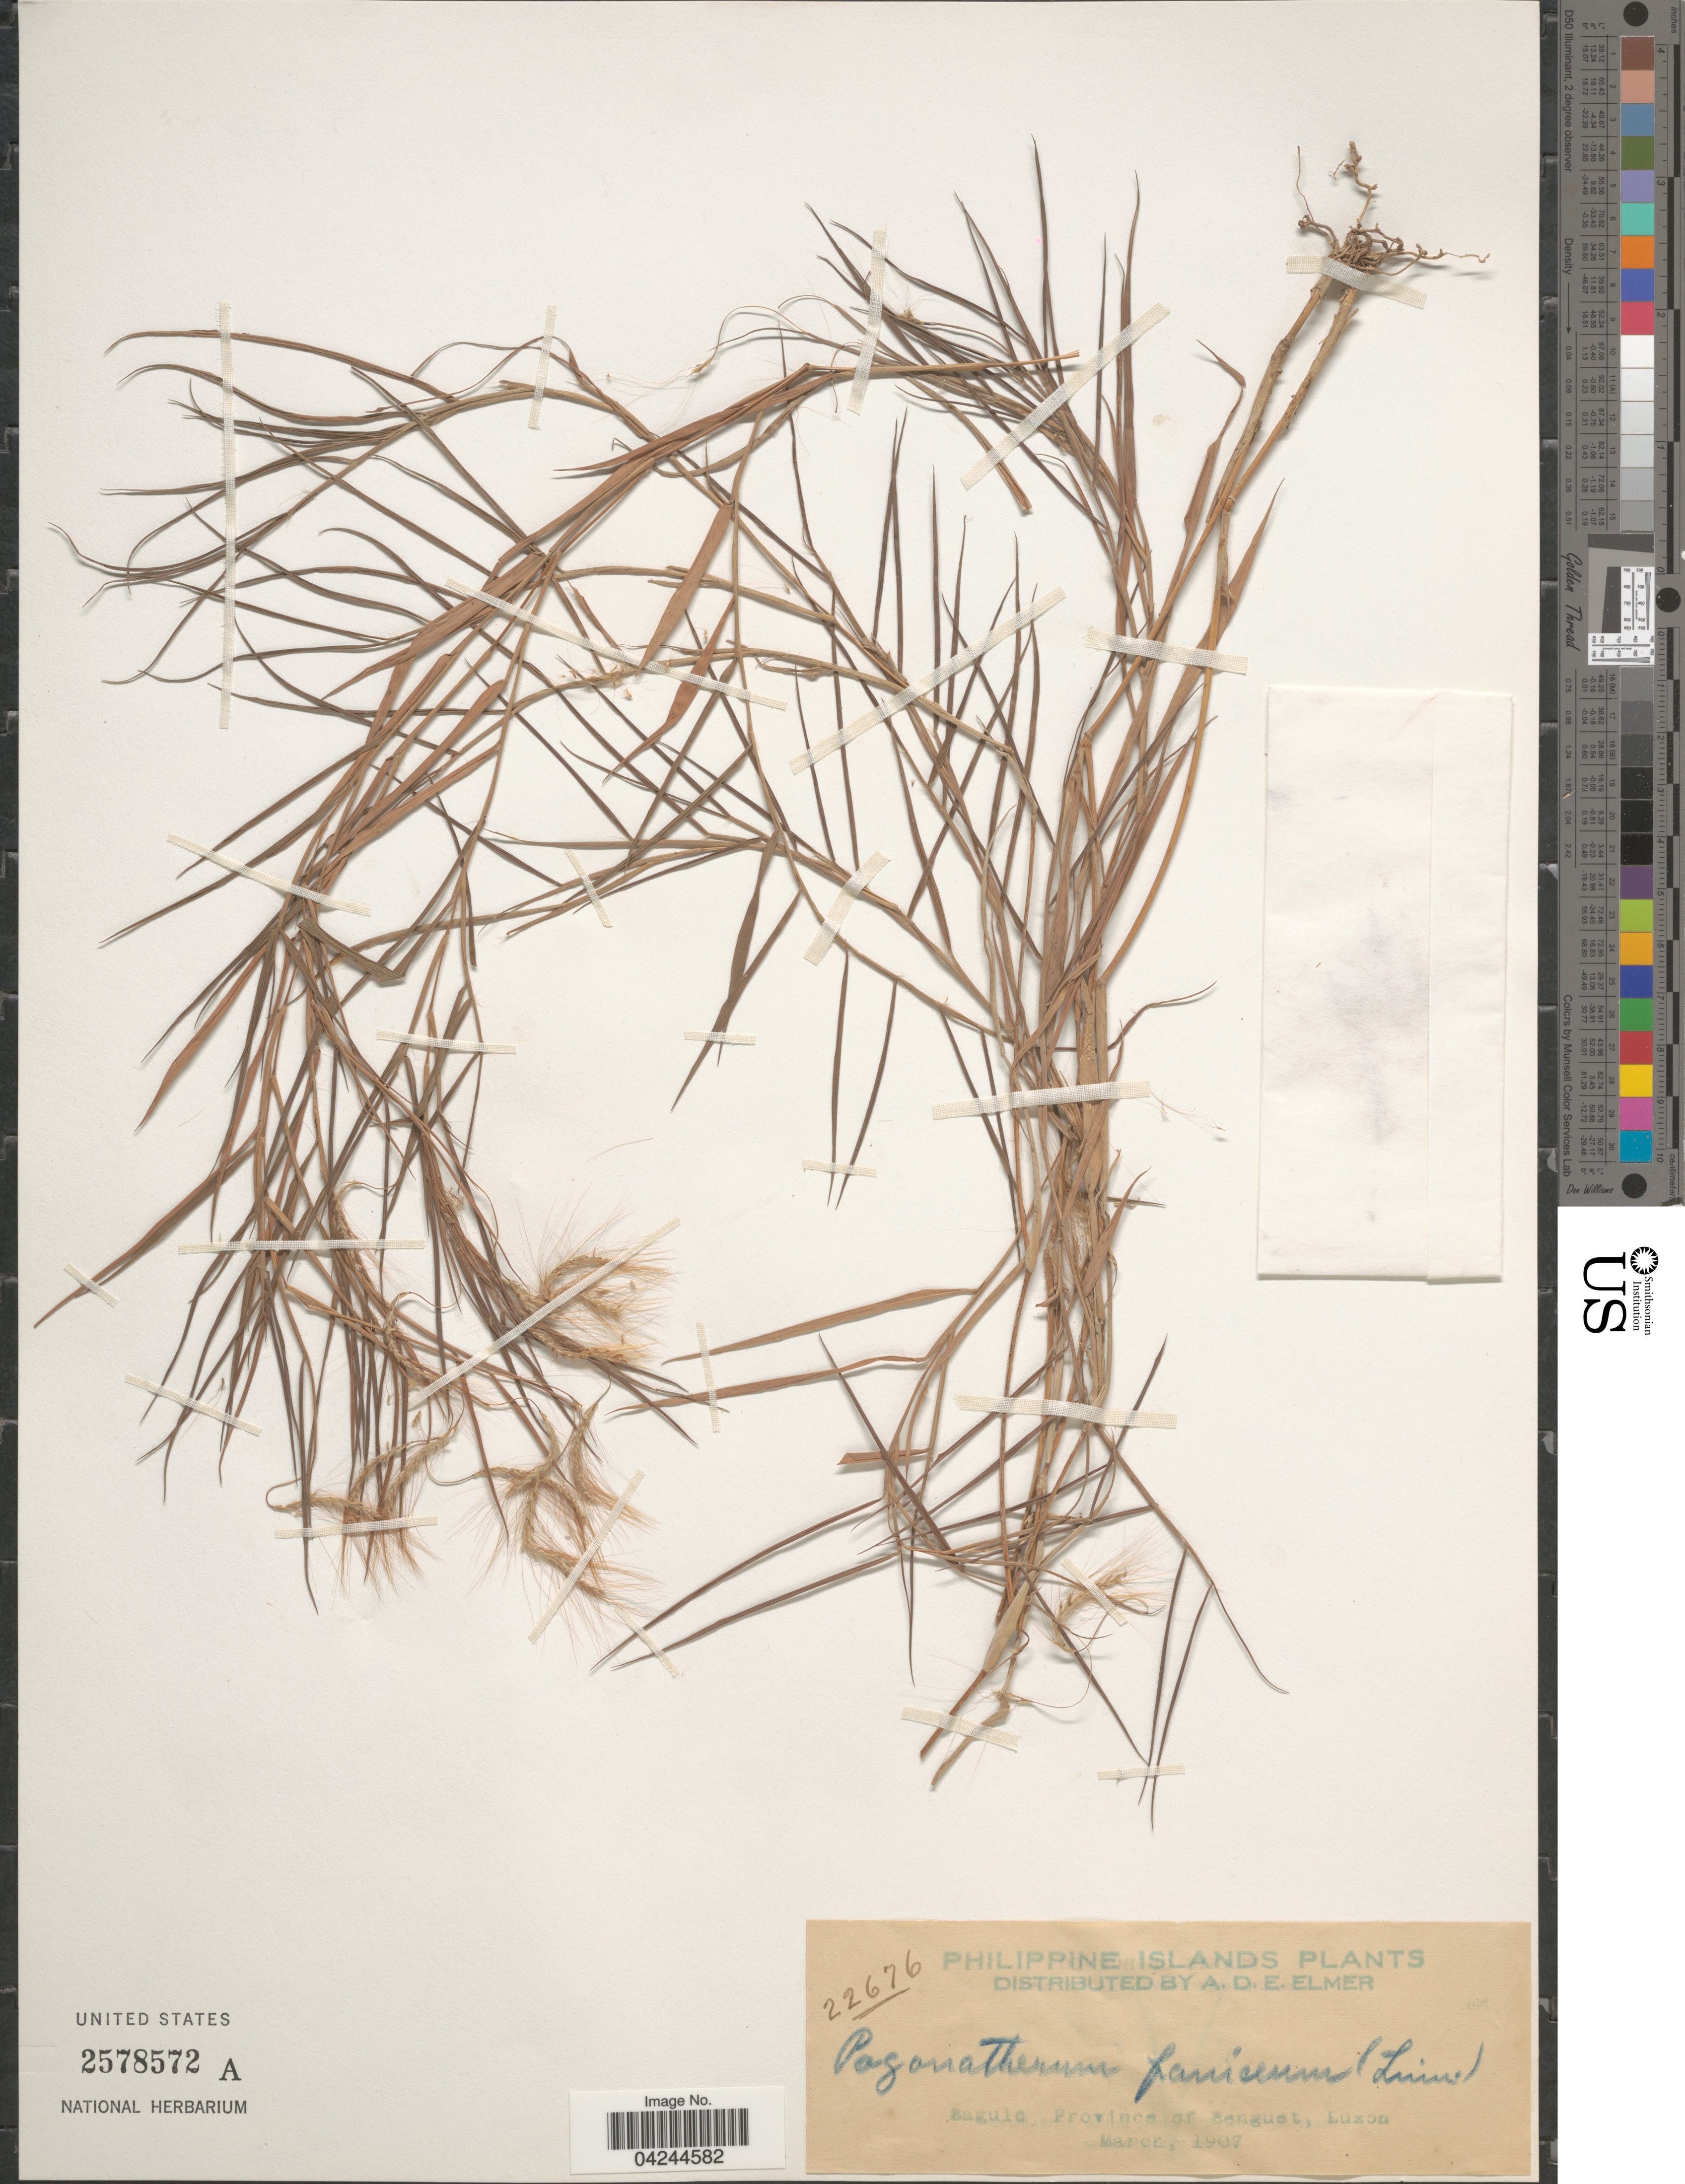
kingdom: Plantae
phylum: Tracheophyta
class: Liliopsida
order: Poales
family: Poaceae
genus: Pogonatherum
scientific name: Pogonatherum crinitum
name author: (Thunb.) Kunth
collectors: A. D. E. Elmer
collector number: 22676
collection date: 1907-03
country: Philippines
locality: Philippine Islands. Baguio, Province of Benguet, Luzon.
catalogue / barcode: US 2578572A